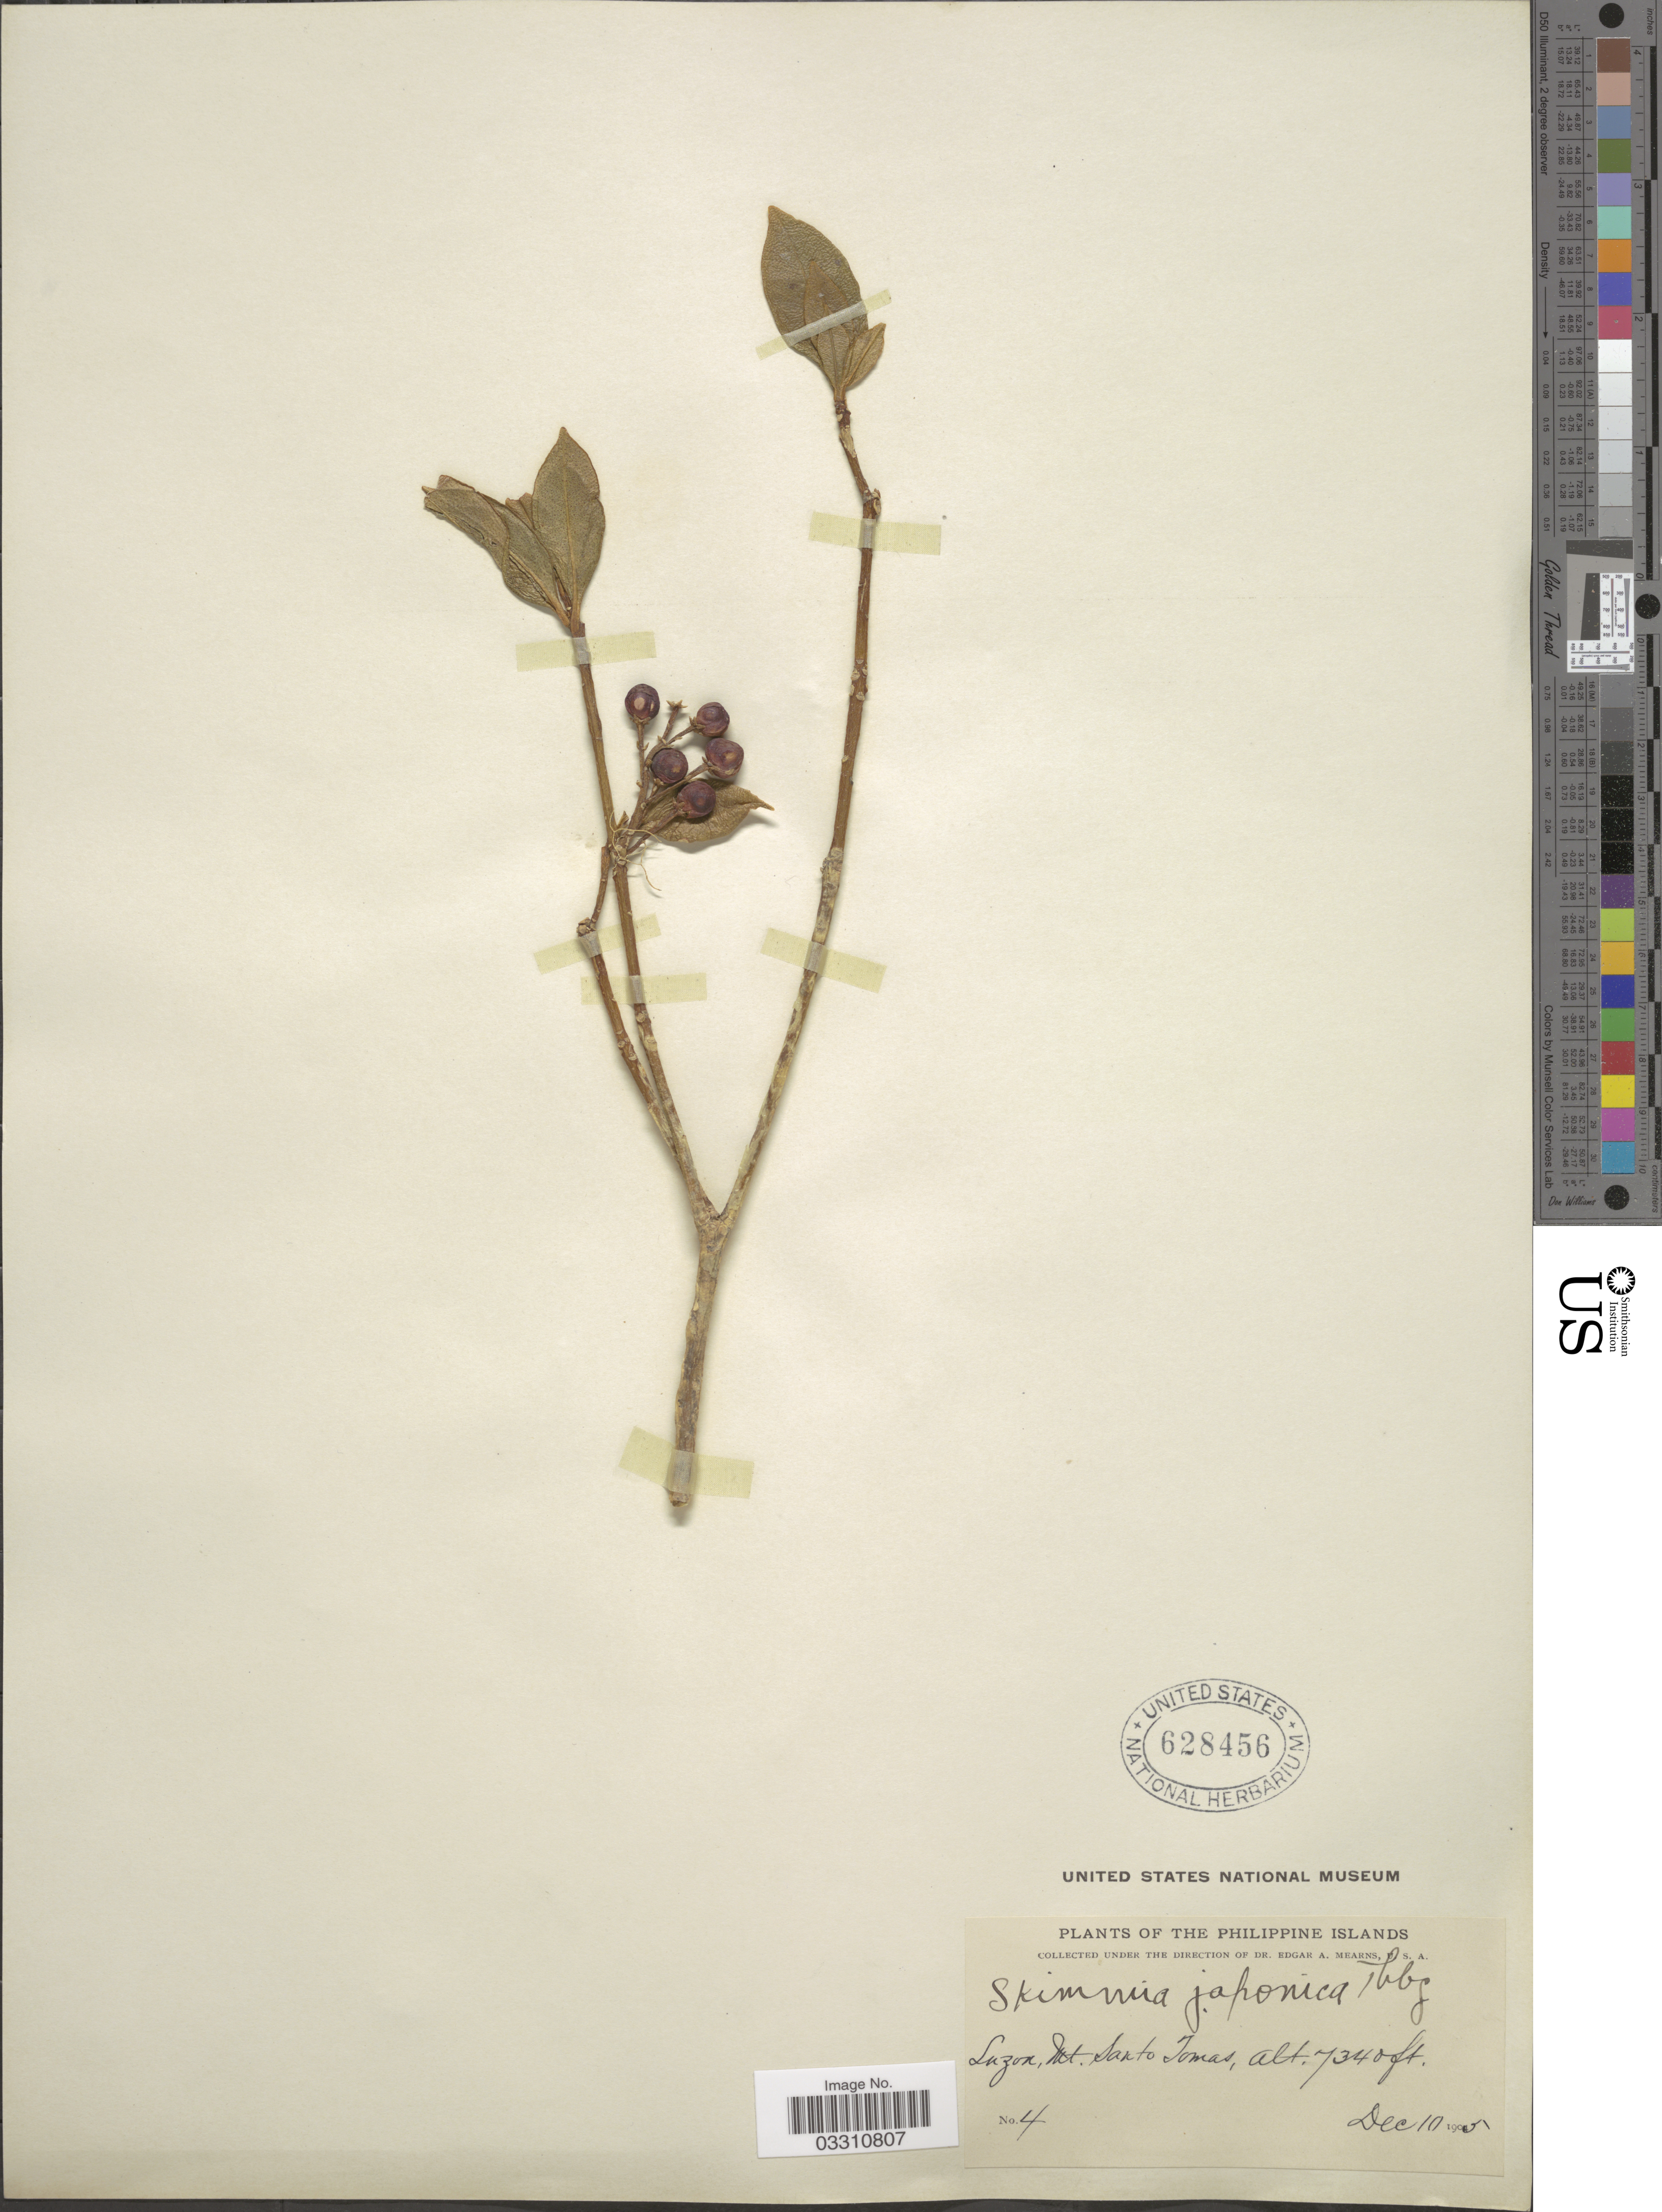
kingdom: Plantae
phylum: Tracheophyta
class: Magnoliopsida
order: Sapindales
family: Rutaceae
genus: Skimmia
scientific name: Skimmia philippinensis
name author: Masam.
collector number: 4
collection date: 1905-12-10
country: Philippines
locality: Luzon, Mt. Santo Tomas.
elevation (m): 2237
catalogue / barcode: US 628456